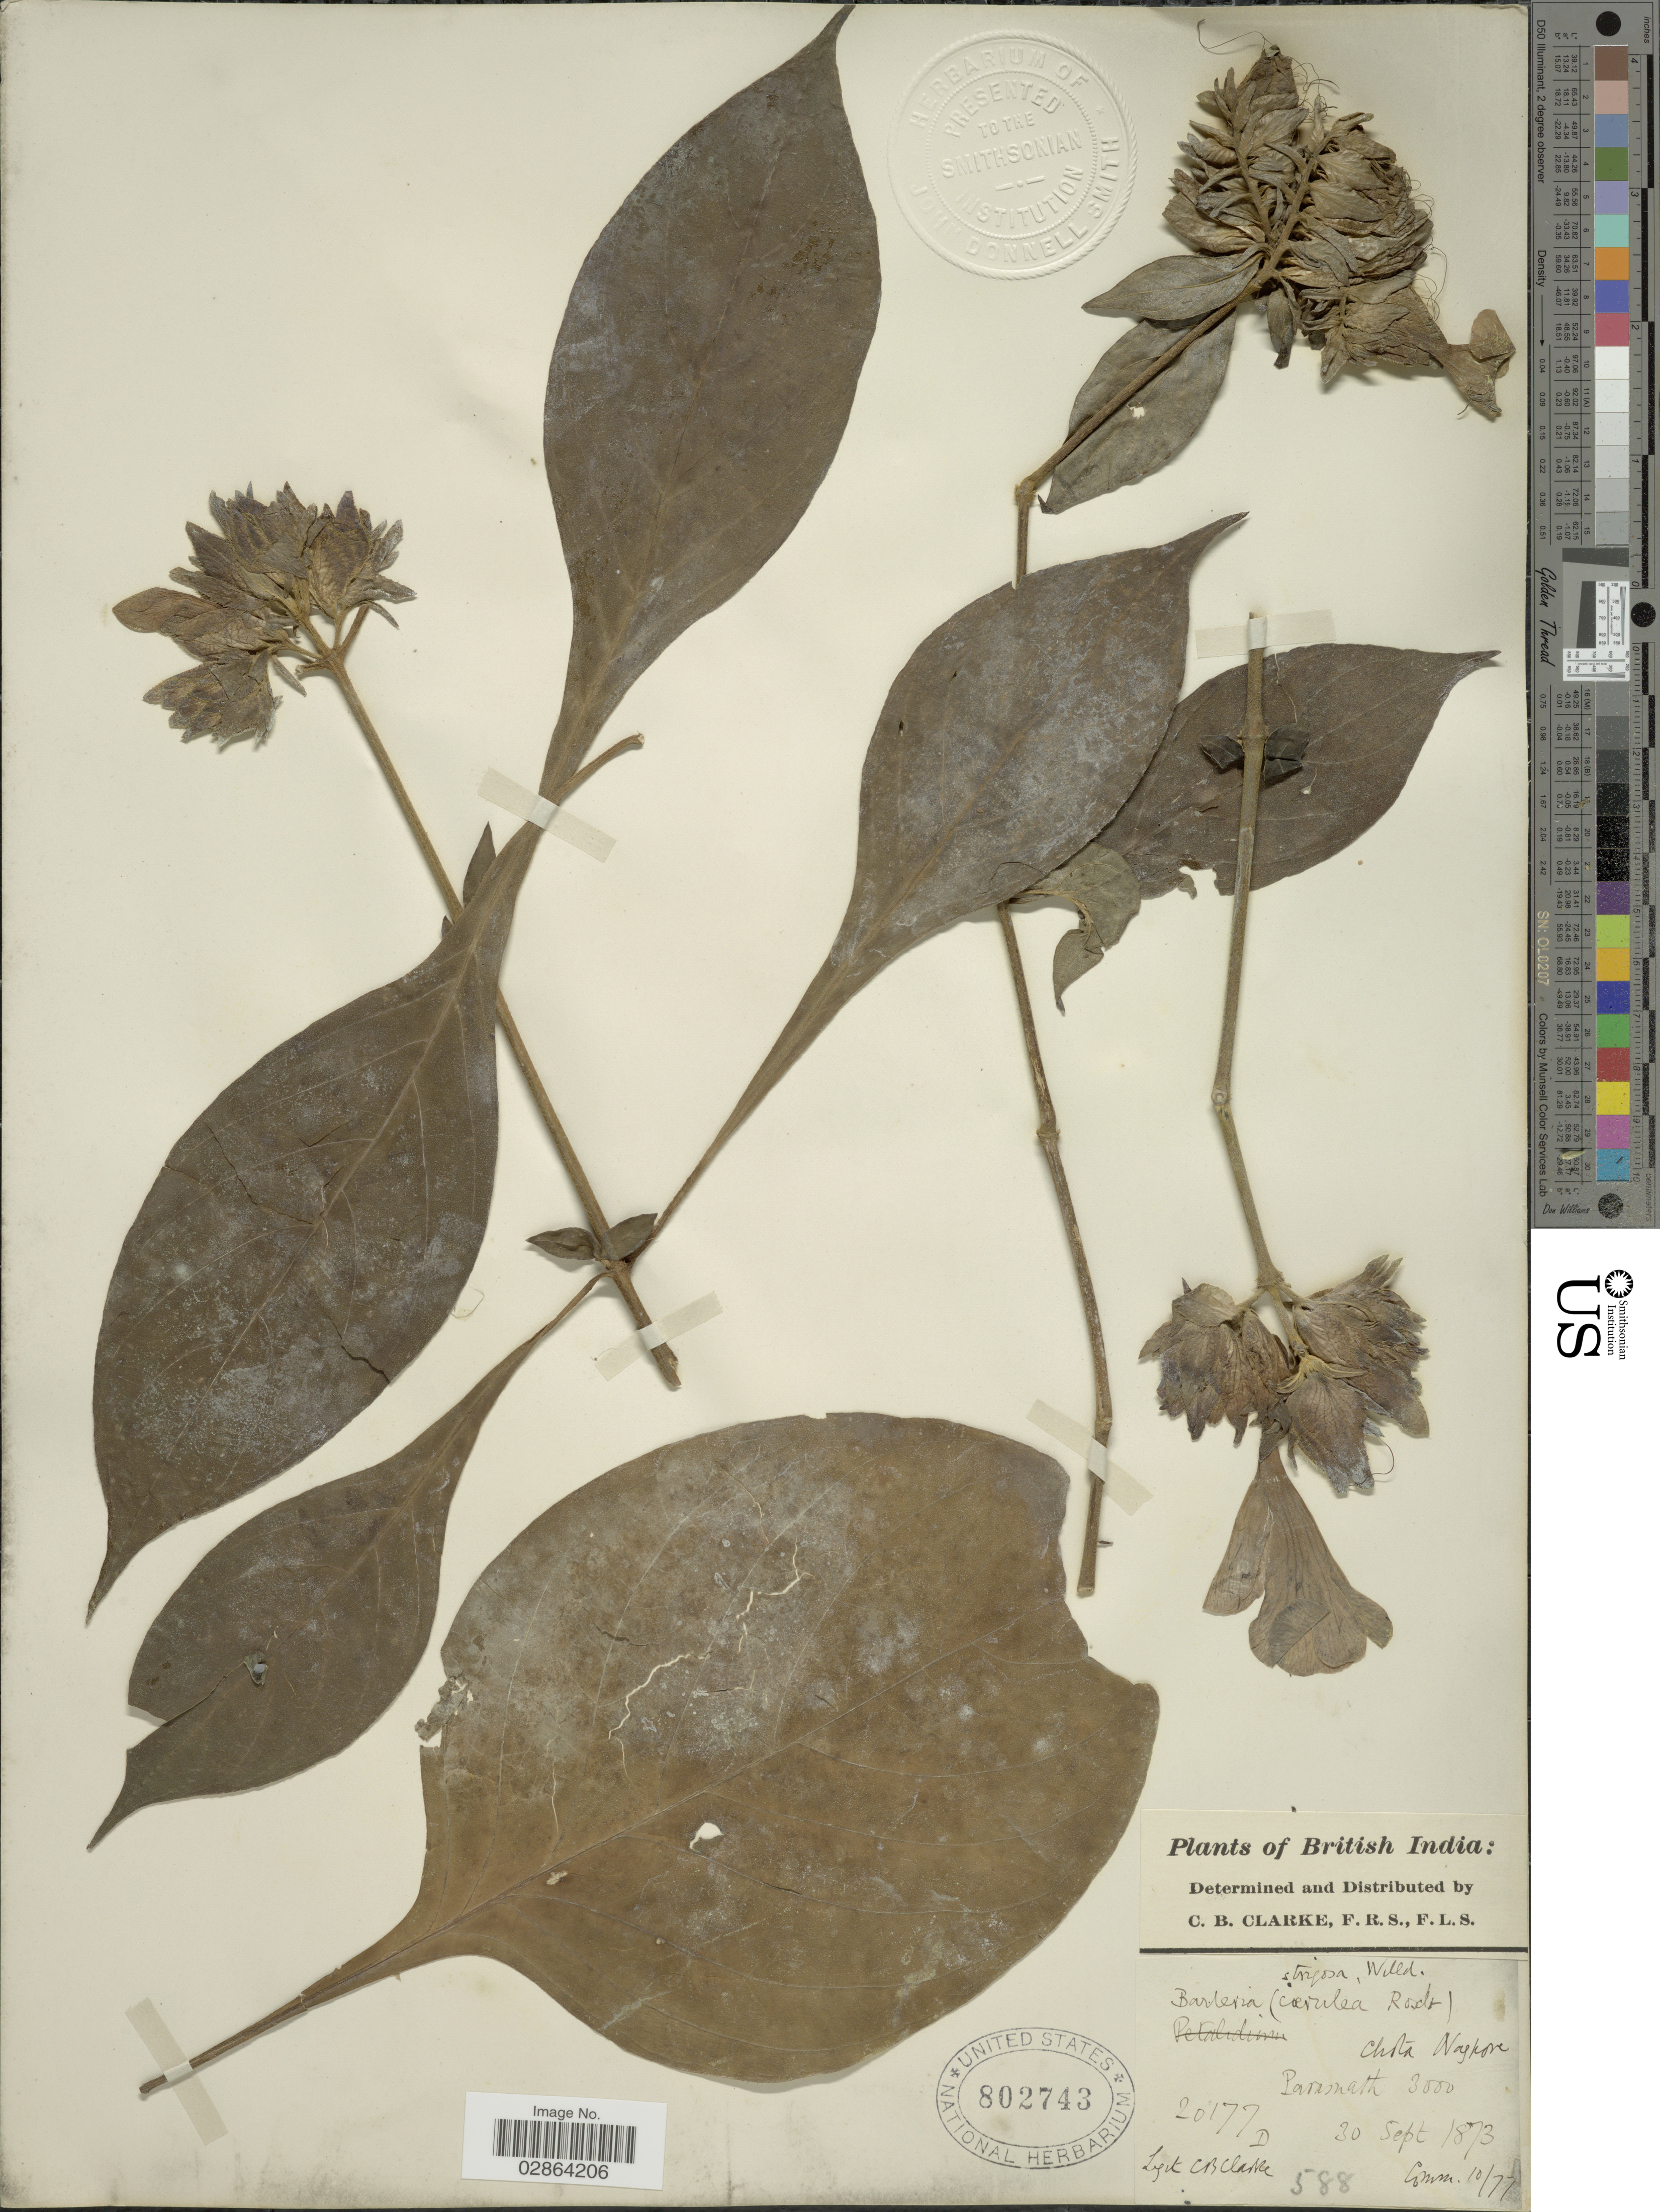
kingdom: Plantae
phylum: Tracheophyta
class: Magnoliopsida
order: Lamiales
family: Acanthaceae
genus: Barleria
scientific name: Barleria strigosa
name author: Willd.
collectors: C. B. Clarke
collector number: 20177D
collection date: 1873-09-30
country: India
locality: British India, Chota Nagpore, Parasnath.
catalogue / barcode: US 802743